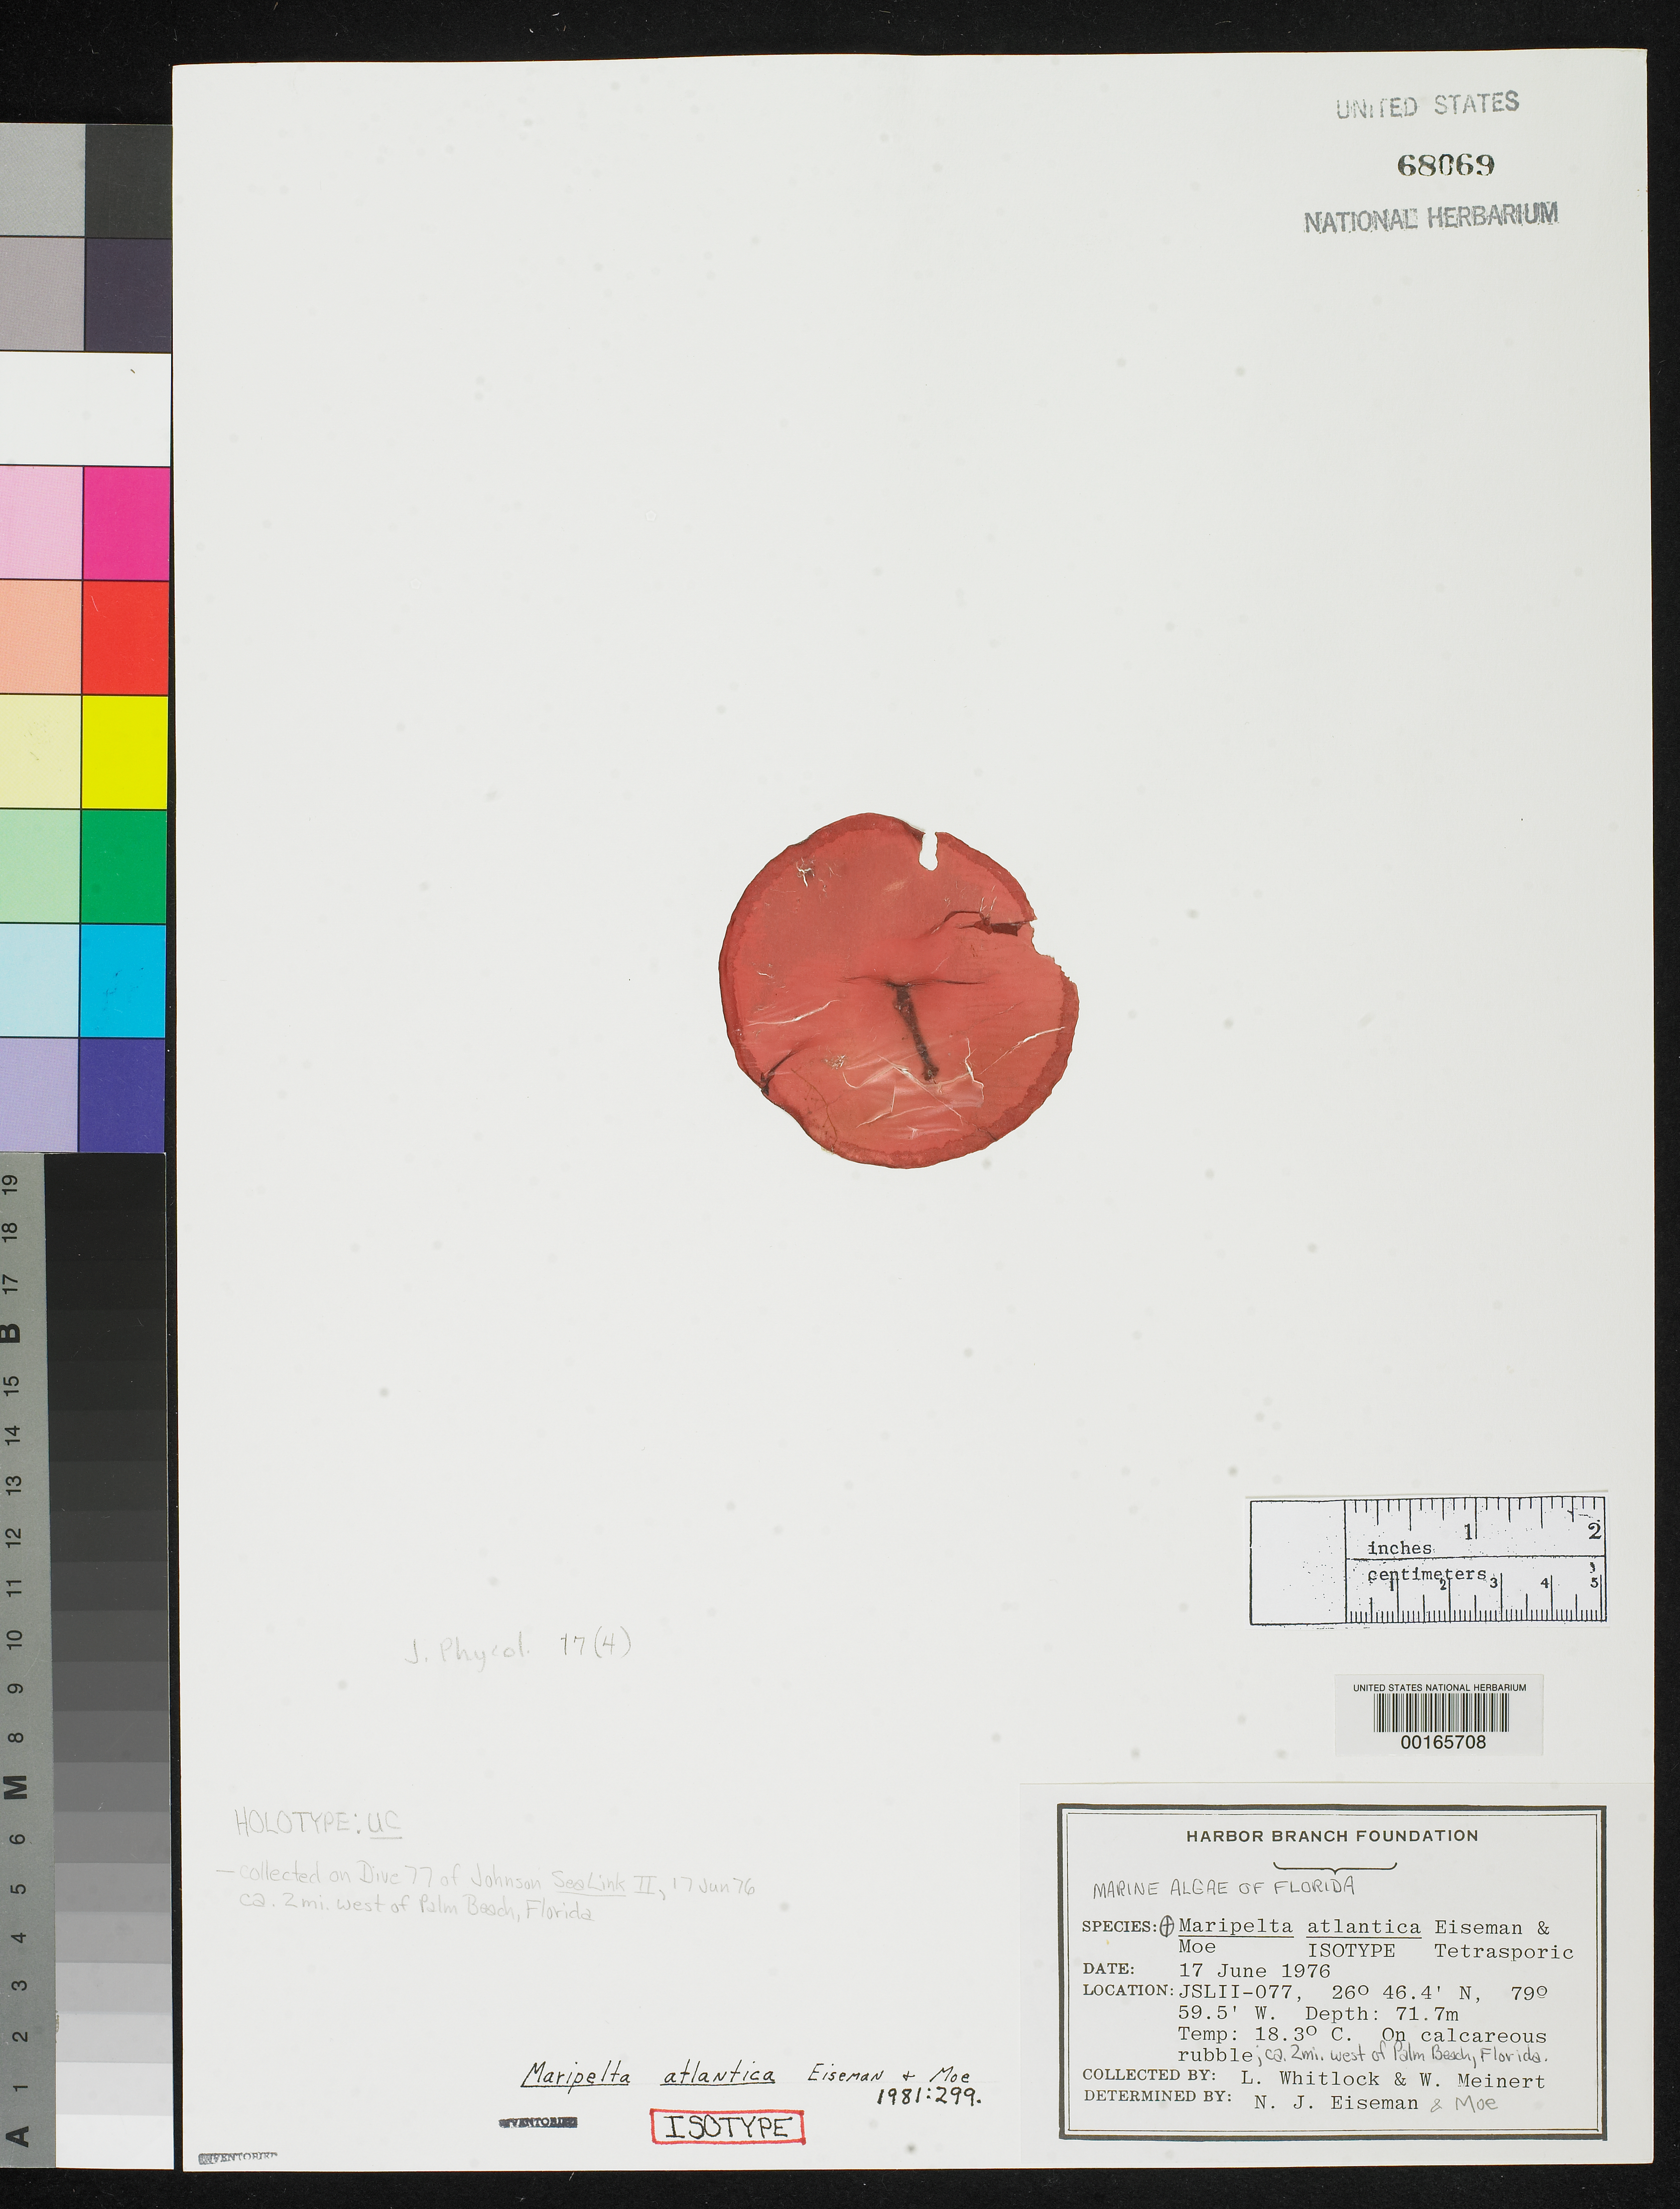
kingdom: Plantae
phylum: Rhodophyta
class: Florideophyceae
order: Rhodymeniales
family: Rhodymeniaceae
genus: Maripelta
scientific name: Maripelta atlantica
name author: Eiseman & R.L. Moe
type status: Isotype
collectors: L. Whitlock & W. Meinert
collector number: JSLII-077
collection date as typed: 17 Jun 1976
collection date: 1976-06-17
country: United States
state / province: Florida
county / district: Palm Beach County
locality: Ca. 2 miles west of Palm Beach.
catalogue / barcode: US 68069